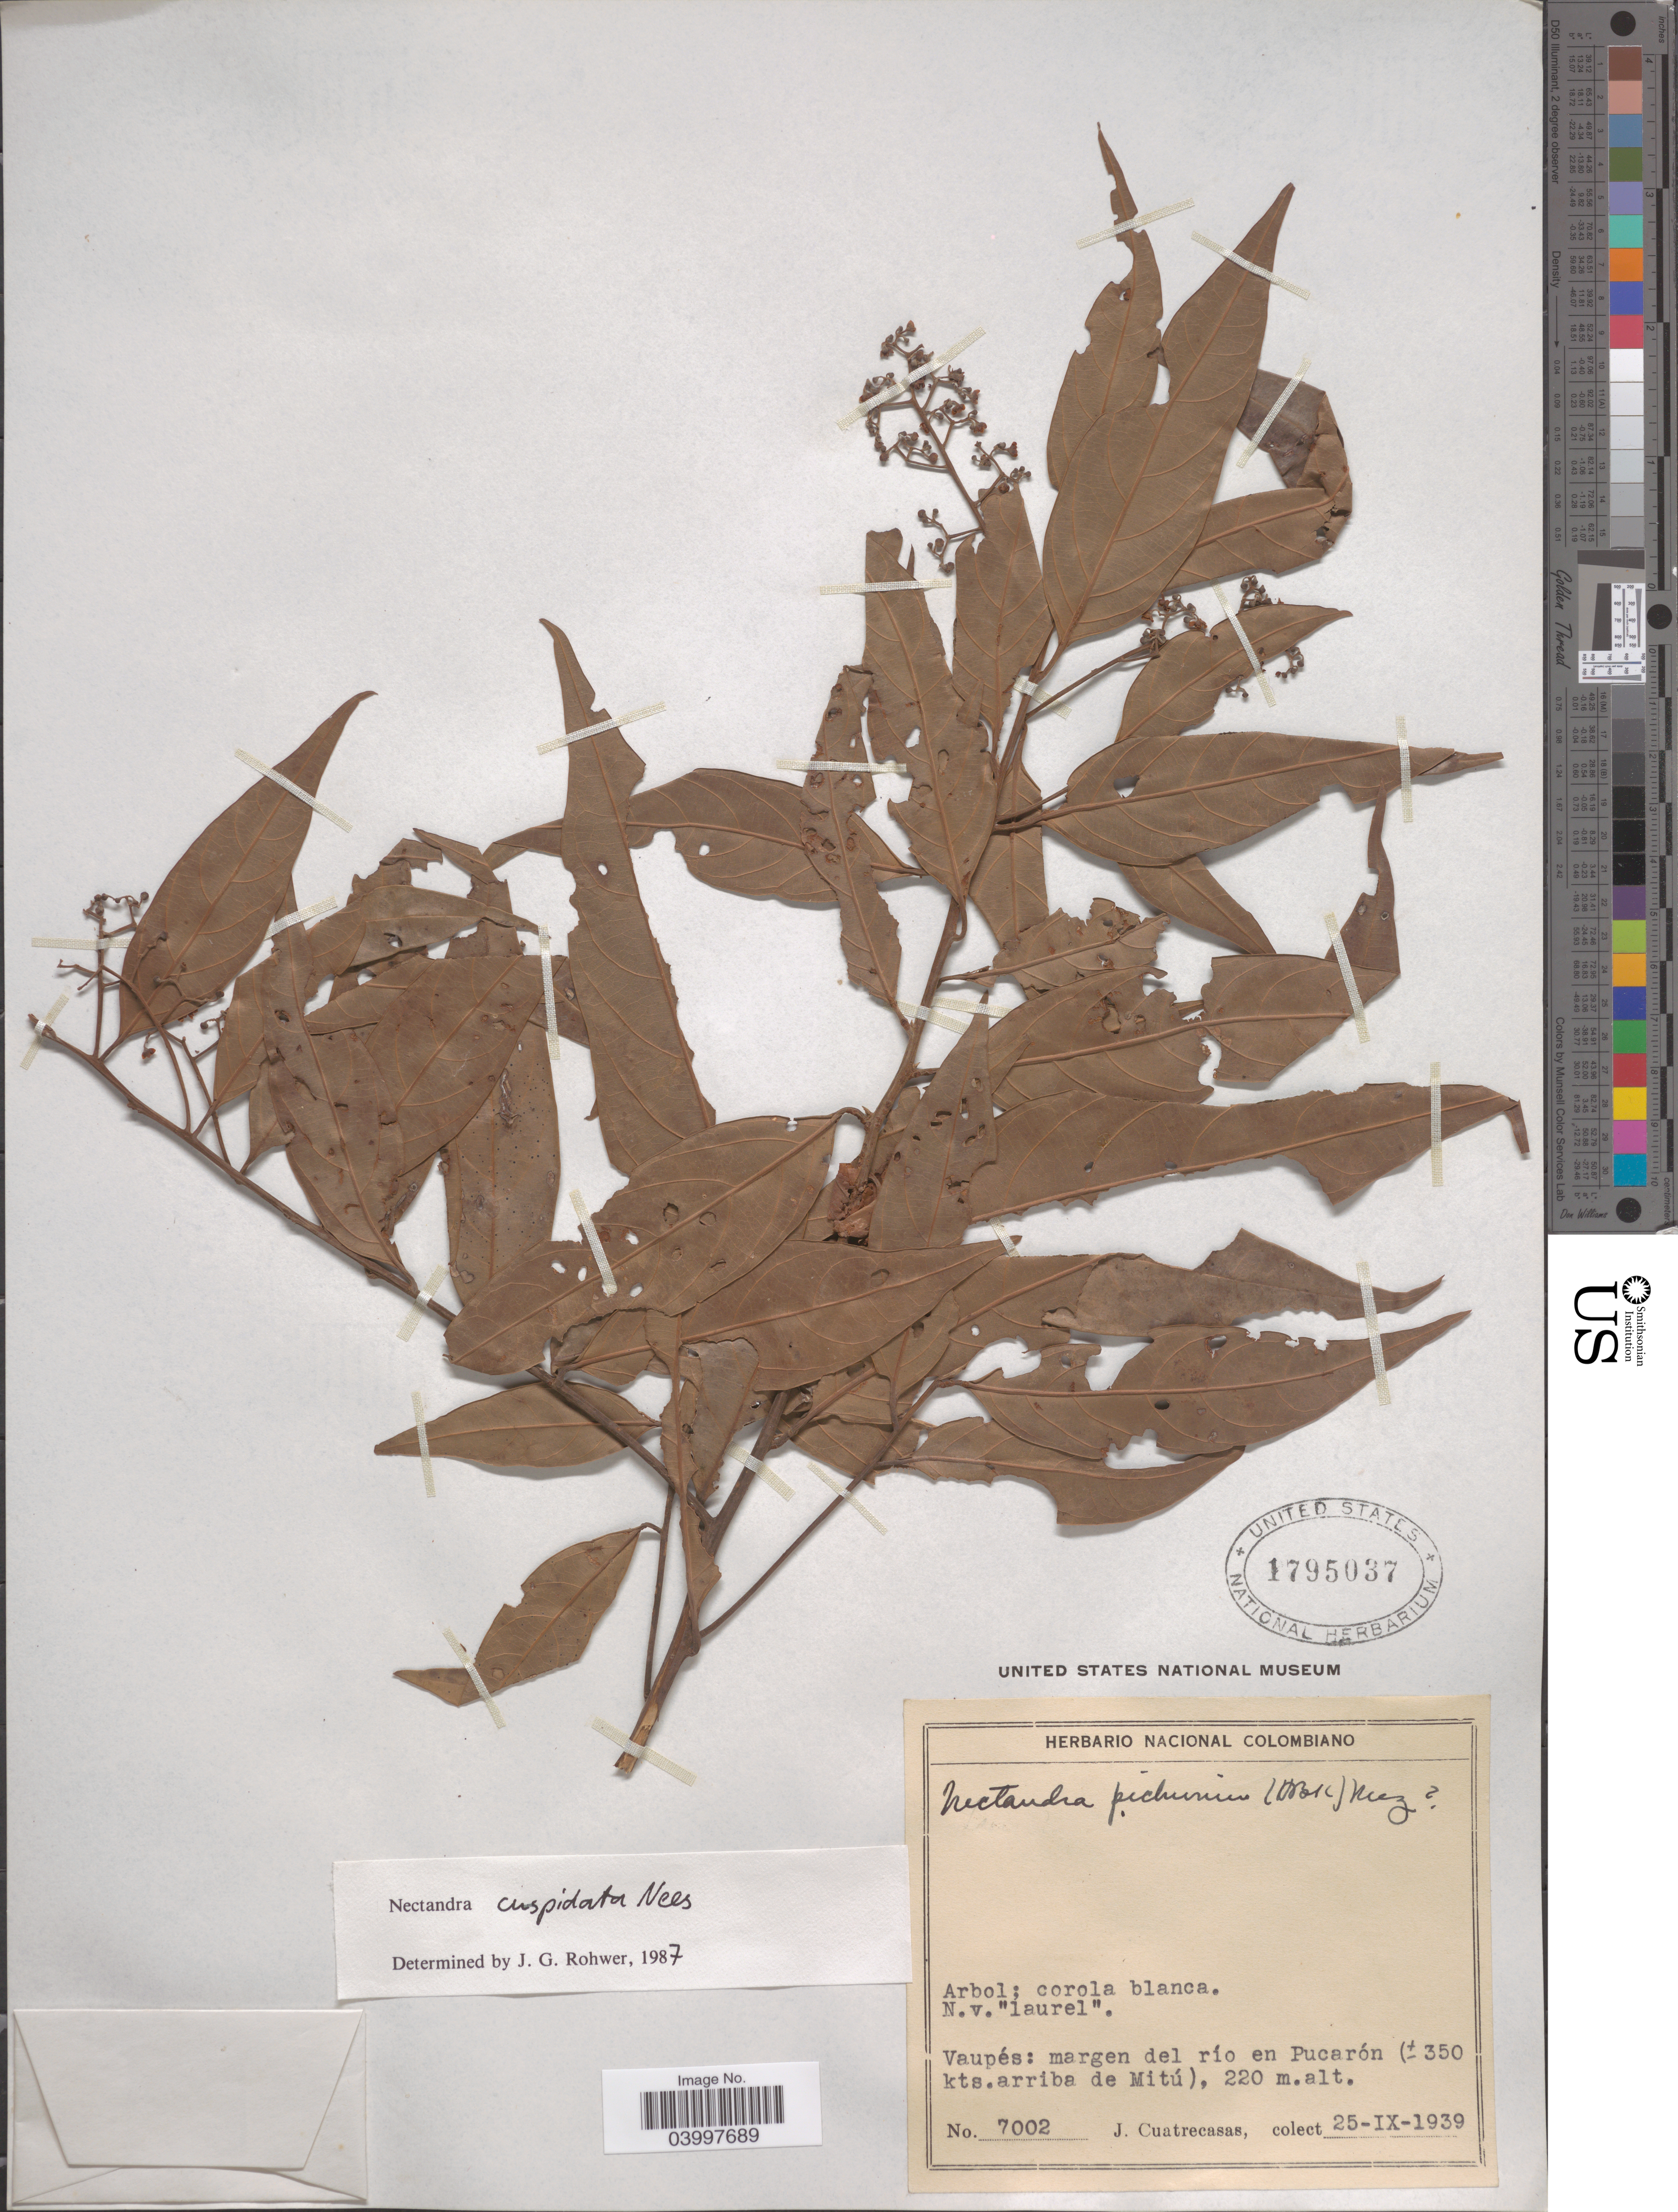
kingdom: Plantae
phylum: Tracheophyta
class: Magnoliopsida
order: Laurales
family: Lauraceae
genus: Nectandra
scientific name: Nectandra cuspidata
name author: Nees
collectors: J. Cuatrecasas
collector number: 7002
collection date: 1939-09-25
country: Colombia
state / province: Vaupés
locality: Margen del río en Pucarón (± 350 kts. arriba de Mitú).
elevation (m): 220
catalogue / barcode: US 1795037